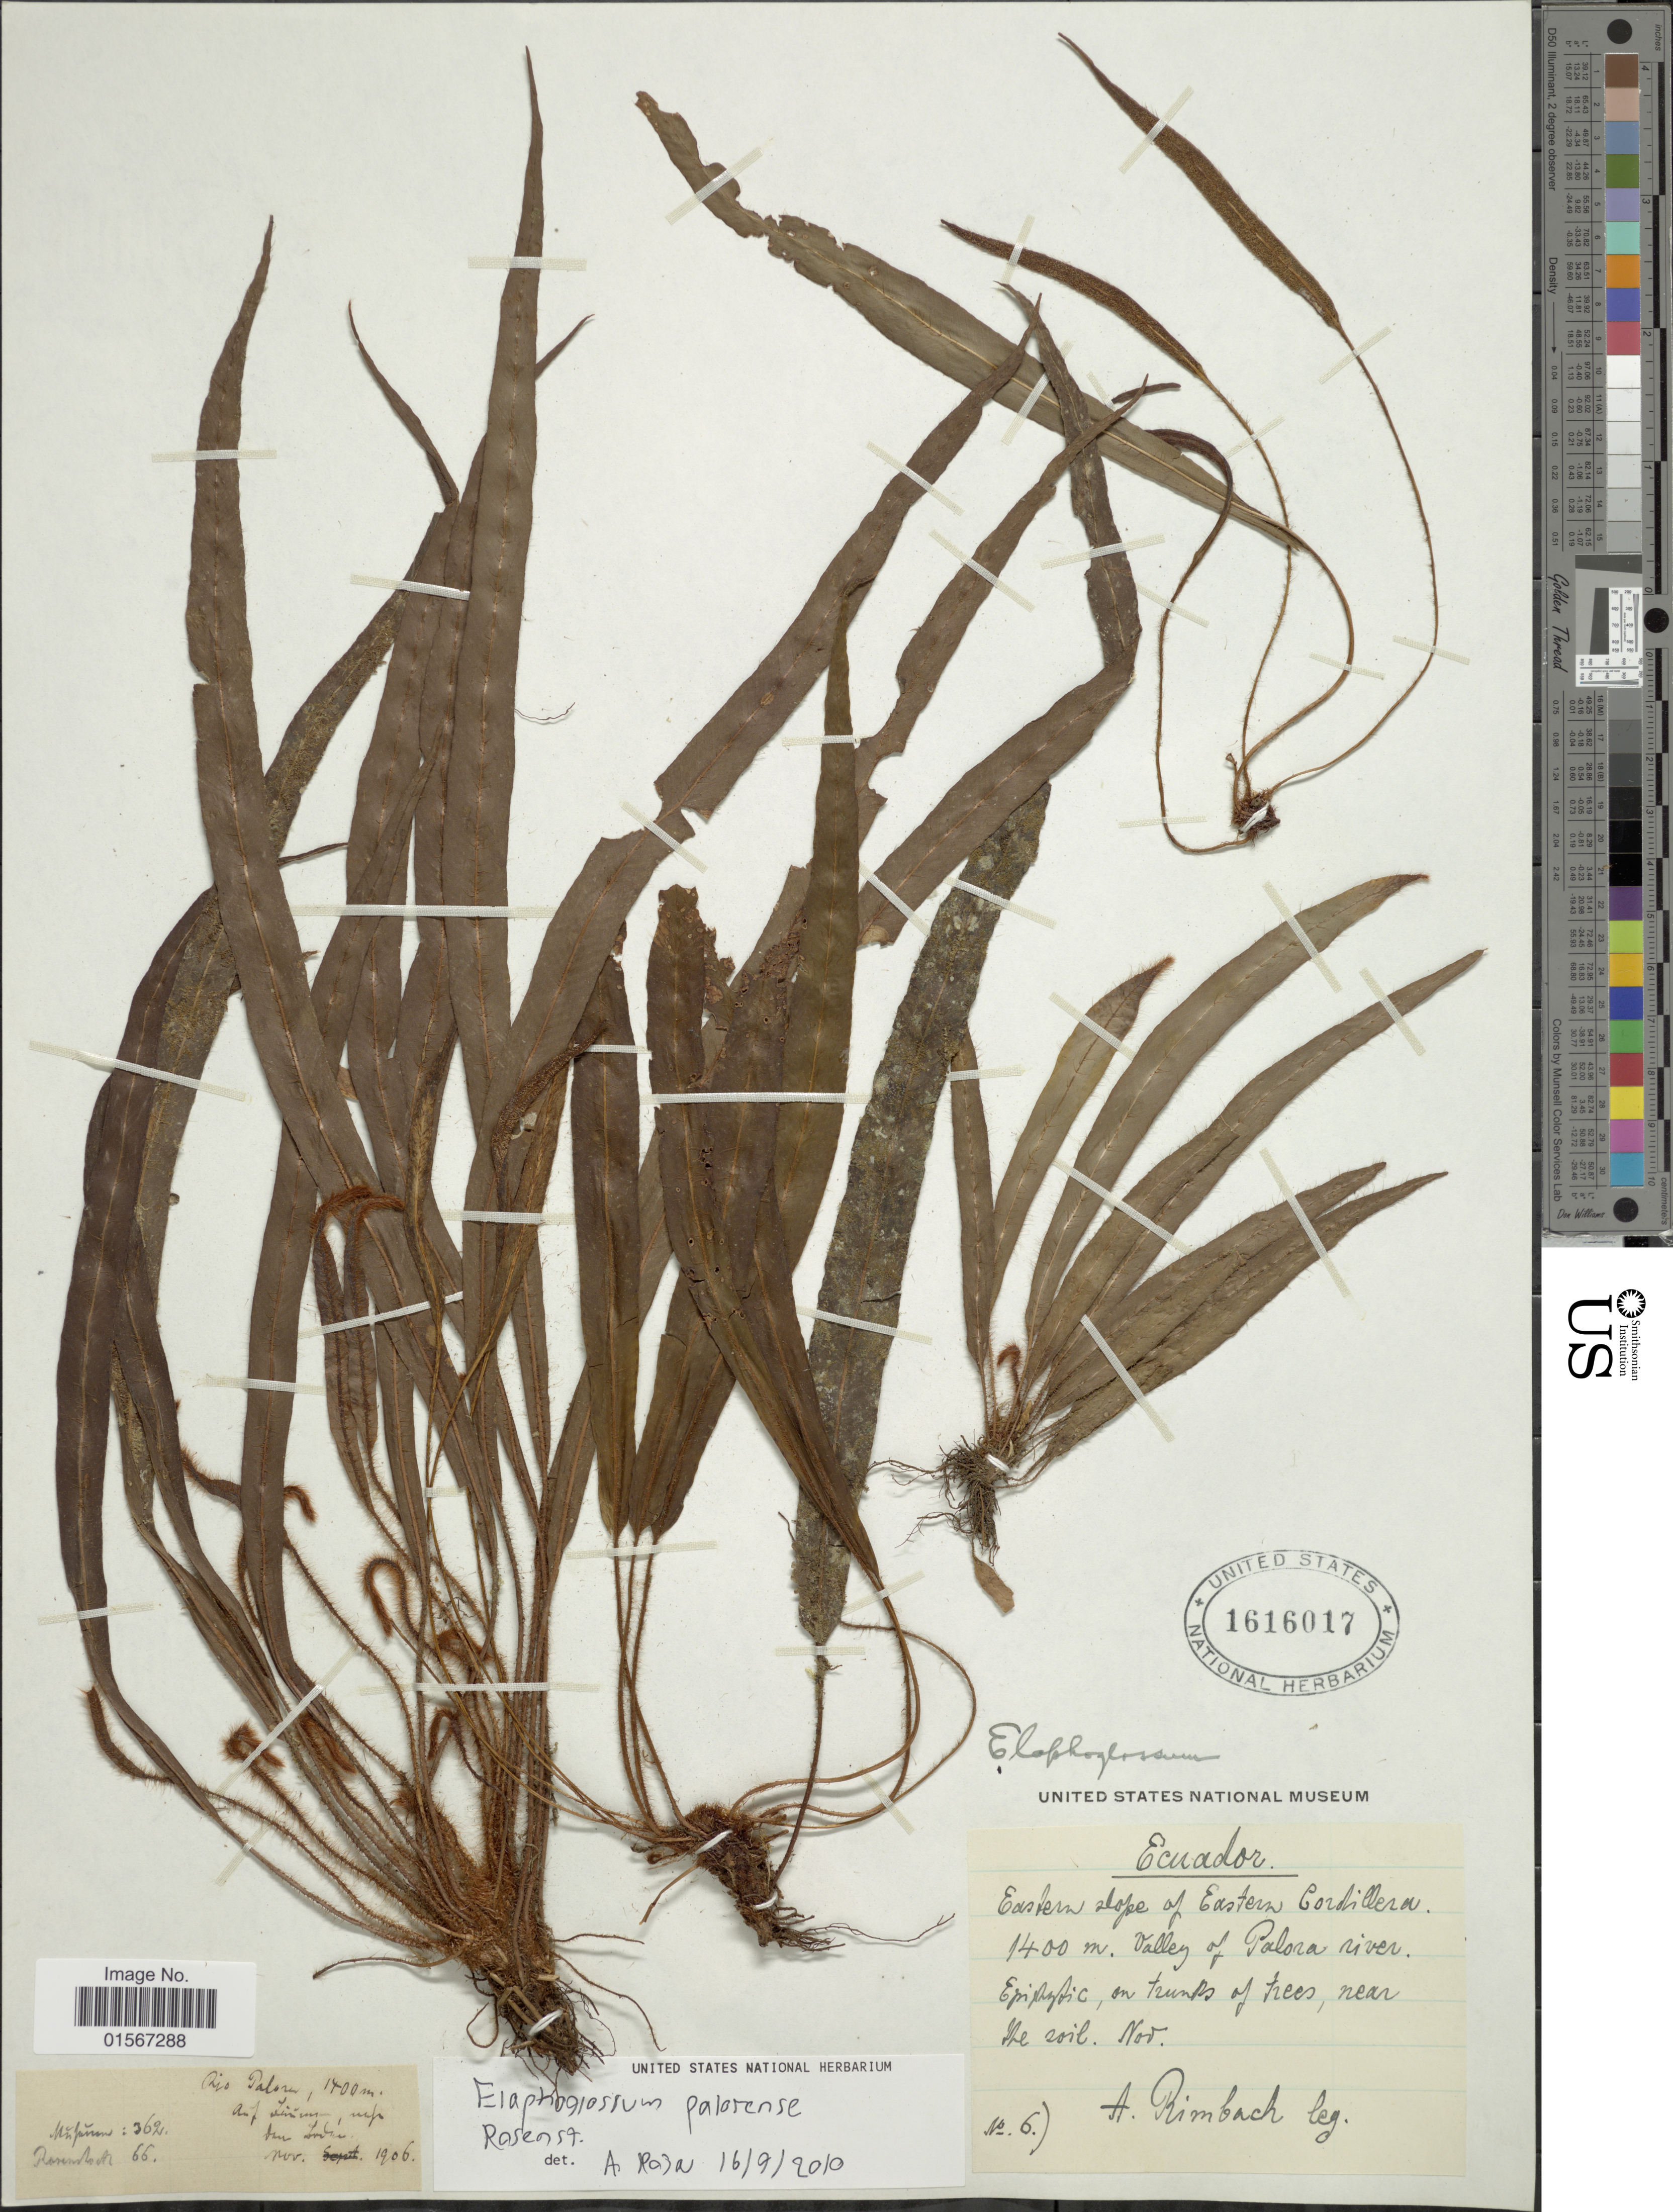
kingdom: Plantae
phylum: Tracheophyta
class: Polypodiopsida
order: Polypodiales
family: Dryopteridaceae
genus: Elaphoglossum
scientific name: Elaphoglossum palorense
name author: Rosenst.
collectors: A. Rimbach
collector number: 6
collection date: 1906-11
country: Ecuador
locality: Ecuador, Eastern slope of Eastern Cordillera, Valley of Palora river.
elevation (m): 1400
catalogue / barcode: US 1616017